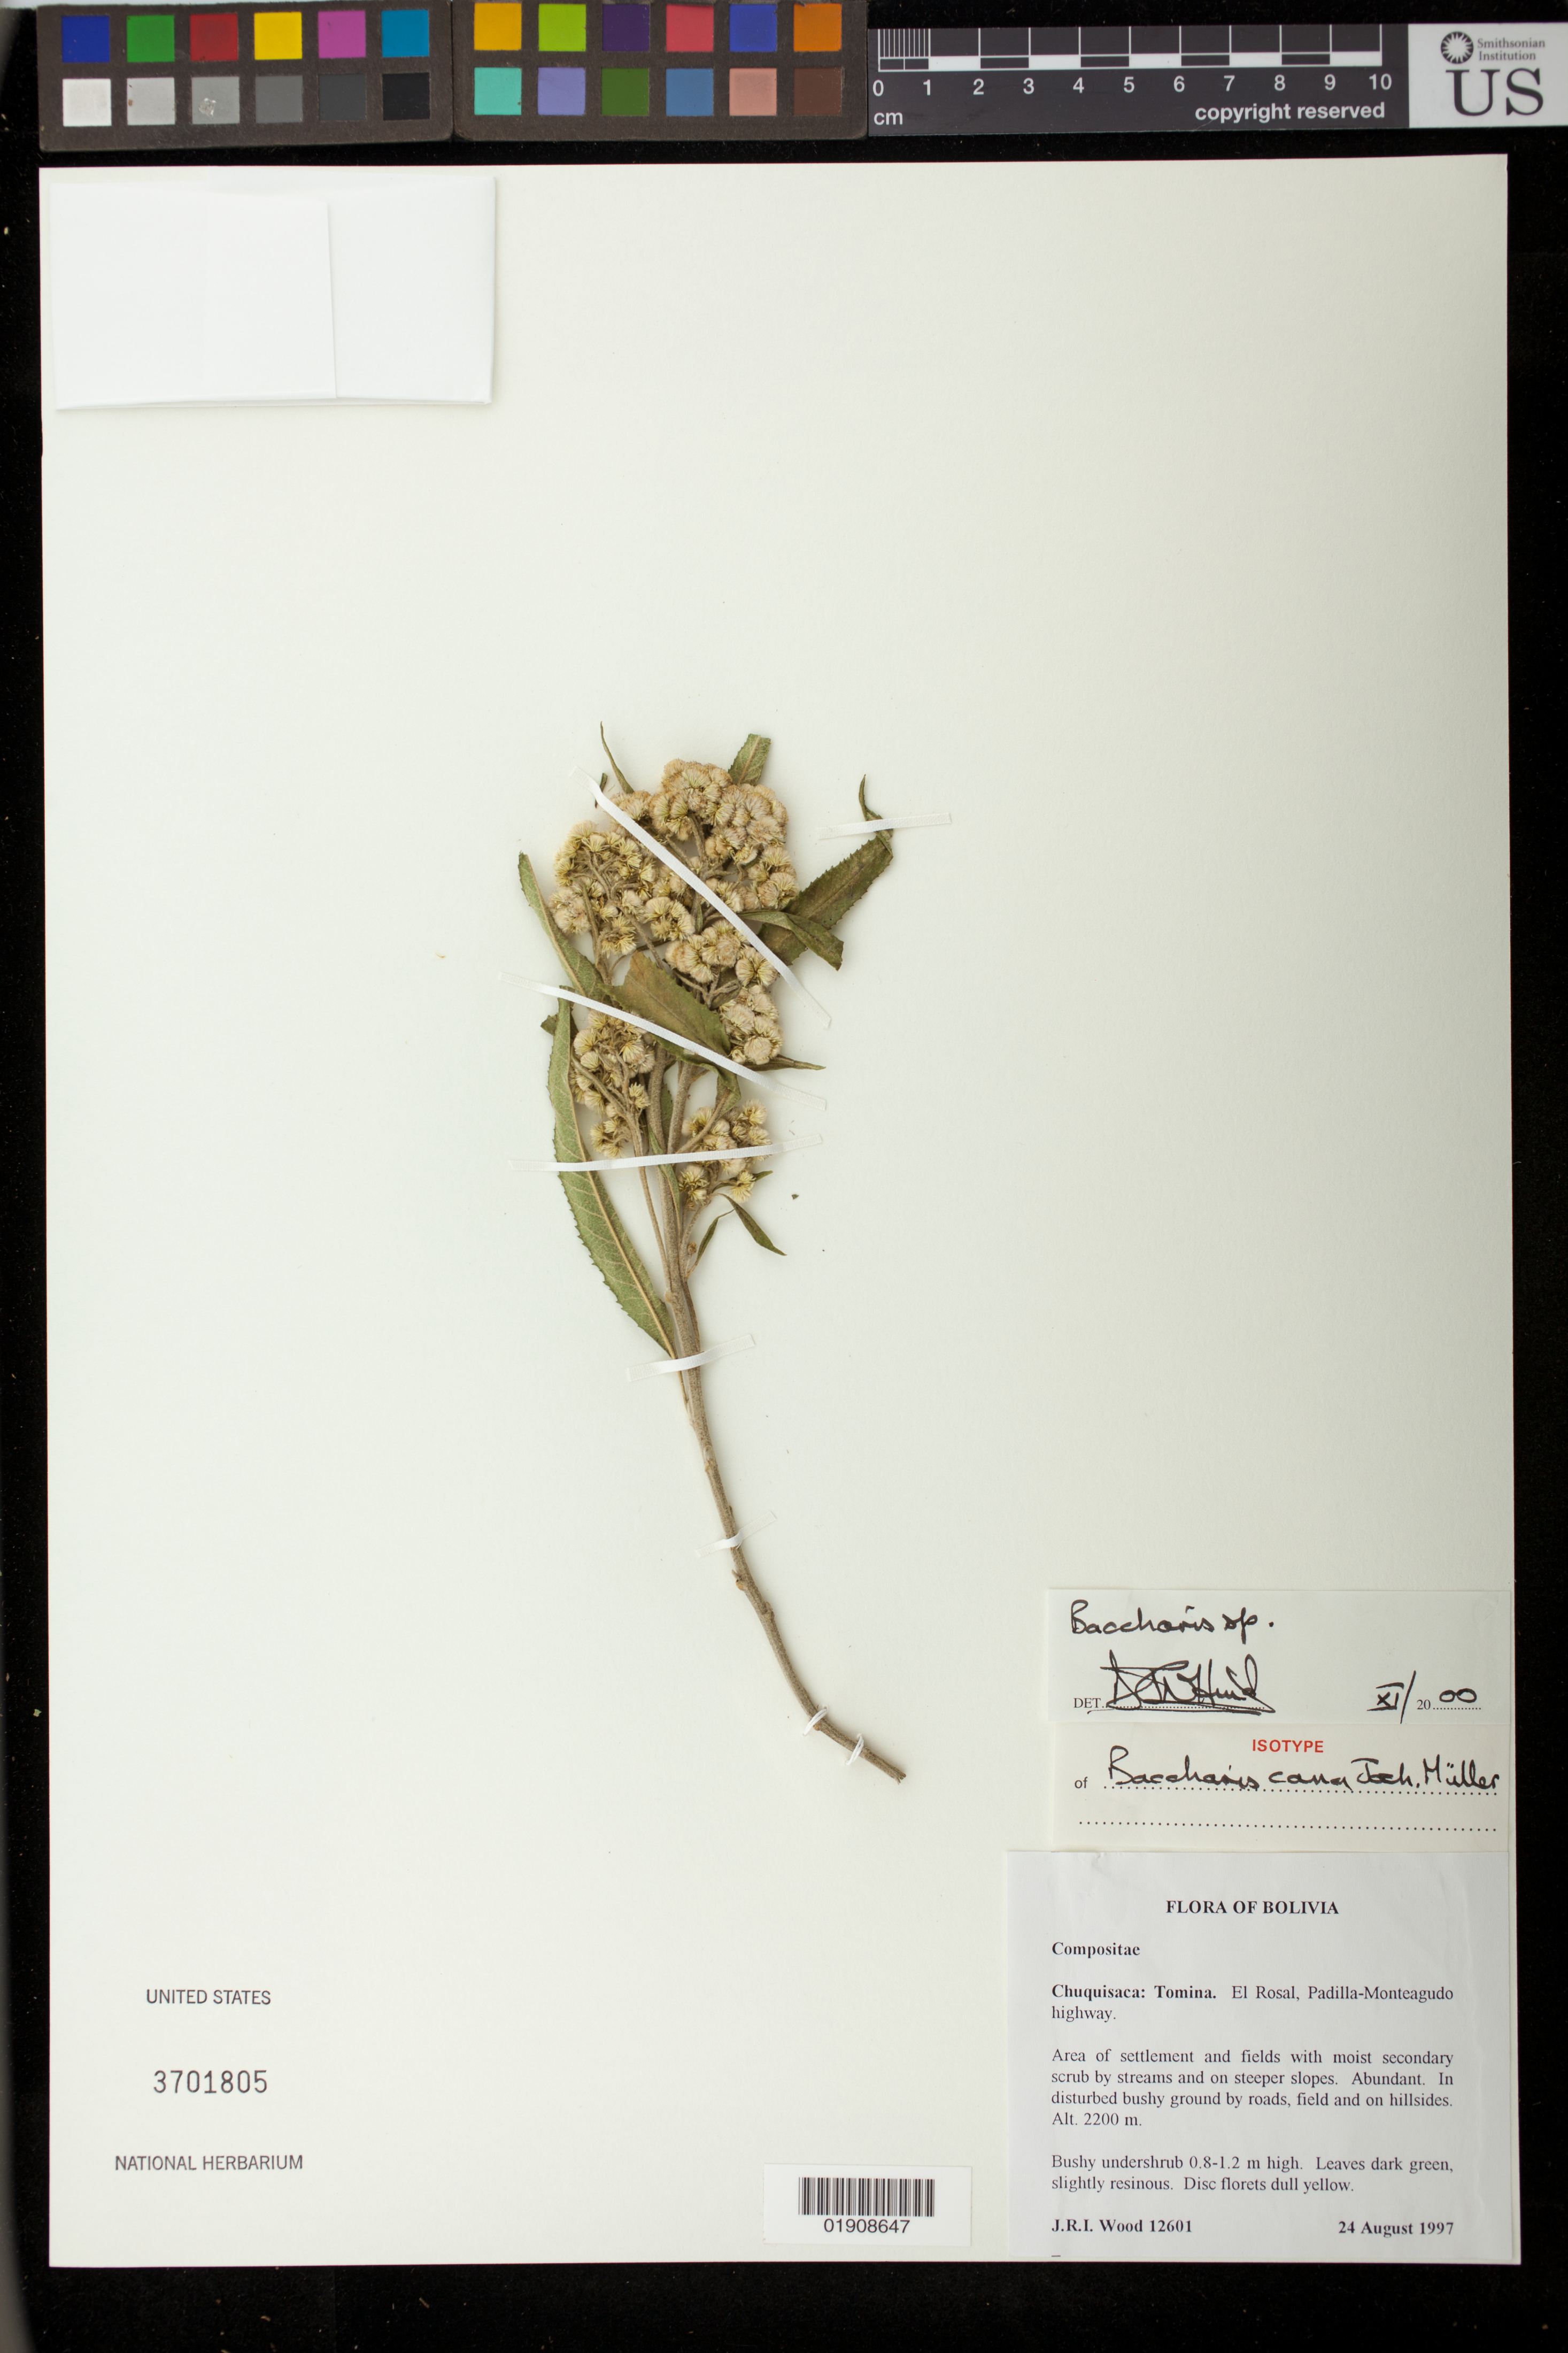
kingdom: Plantae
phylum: Tracheophyta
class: Magnoliopsida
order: Asterales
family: Asteraceae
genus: Baccharis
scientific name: Baccharis cana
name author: Joch. Müll.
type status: Isotype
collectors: J. R. I. Wood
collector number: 12601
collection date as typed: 24 August 1997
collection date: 1997-08-24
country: Bolivia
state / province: Chuquisaca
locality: Tomina. El Rosal, Padilla-Monteagudo highway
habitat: Area of settlement and fields with moist secondary scrub by streams and on steeper slopes. Abundant. In disturbed bushy ground by roads, field and on hillsides.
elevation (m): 2200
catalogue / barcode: US 3701805